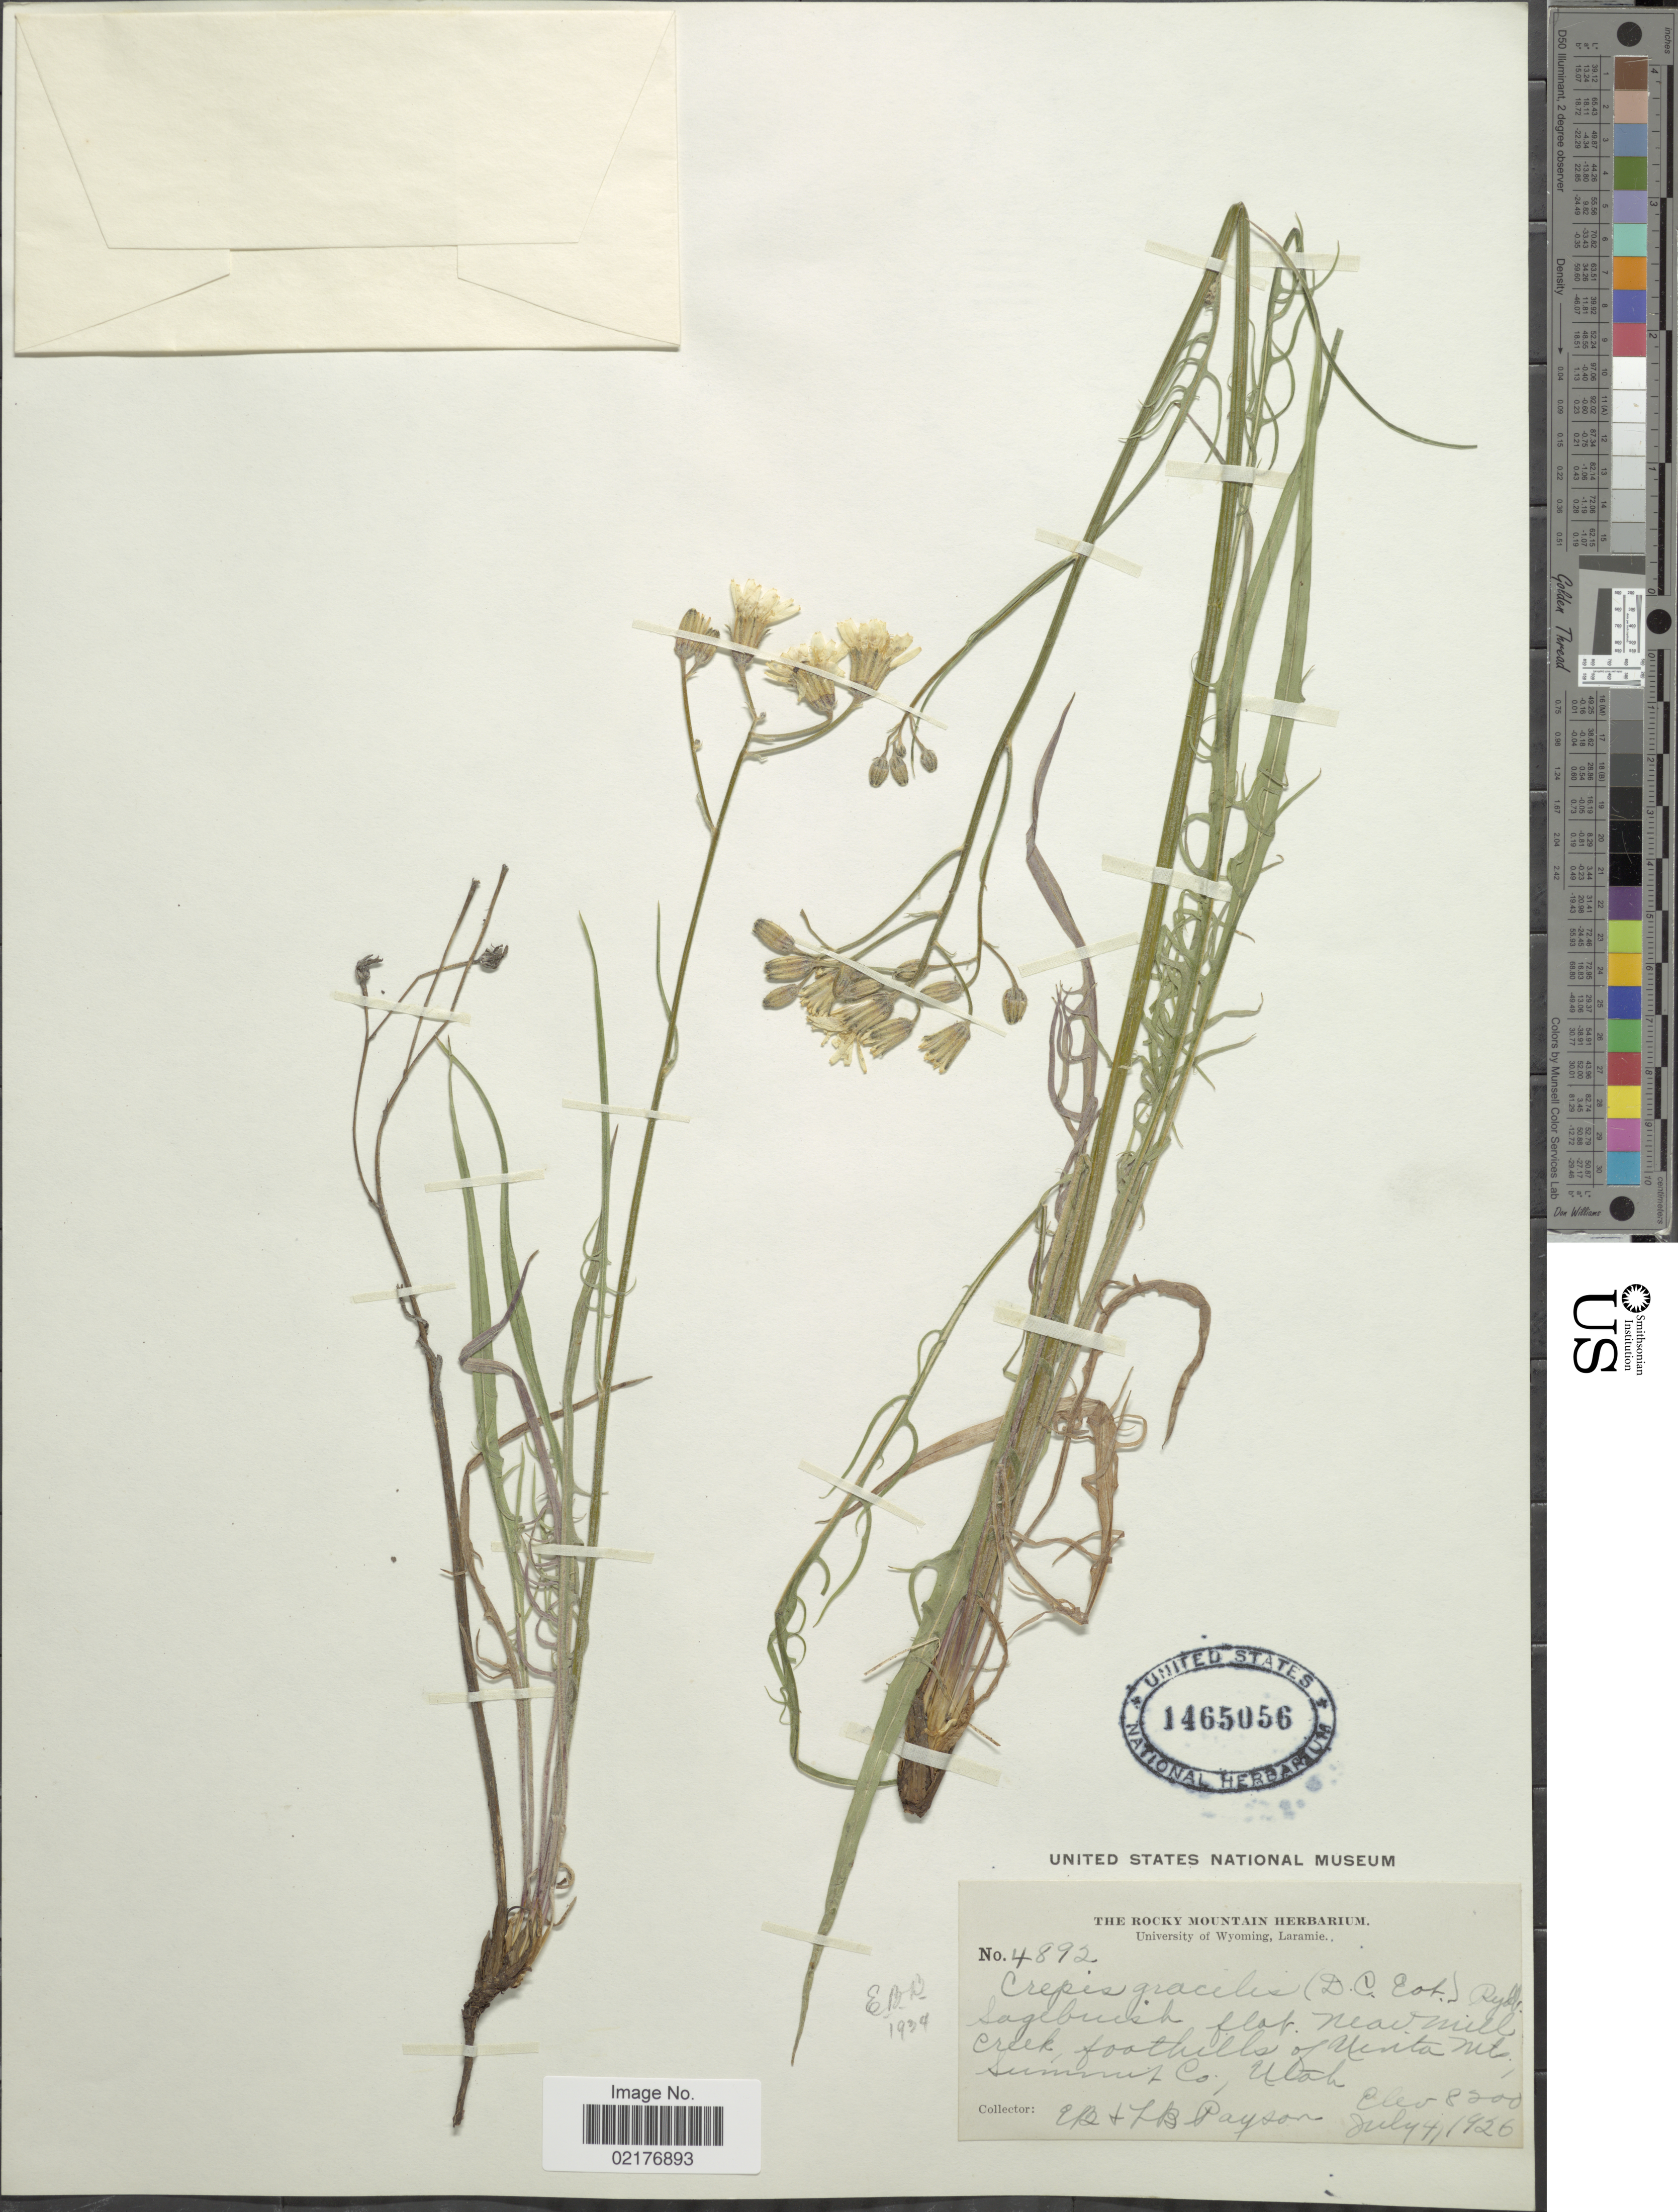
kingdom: Plantae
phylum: Tracheophyta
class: Magnoliopsida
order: Asterales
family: Asteraceae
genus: Crepis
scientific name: Crepis atribarba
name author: A. Heller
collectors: E. B. Payson & L. Payson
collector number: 4892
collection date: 1926-07-04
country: United States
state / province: Utah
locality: Sagebrush flat, Near Mill Creek, foothills of Uinta Mts., Summit Co., Utah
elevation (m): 2499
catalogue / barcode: US 1465056